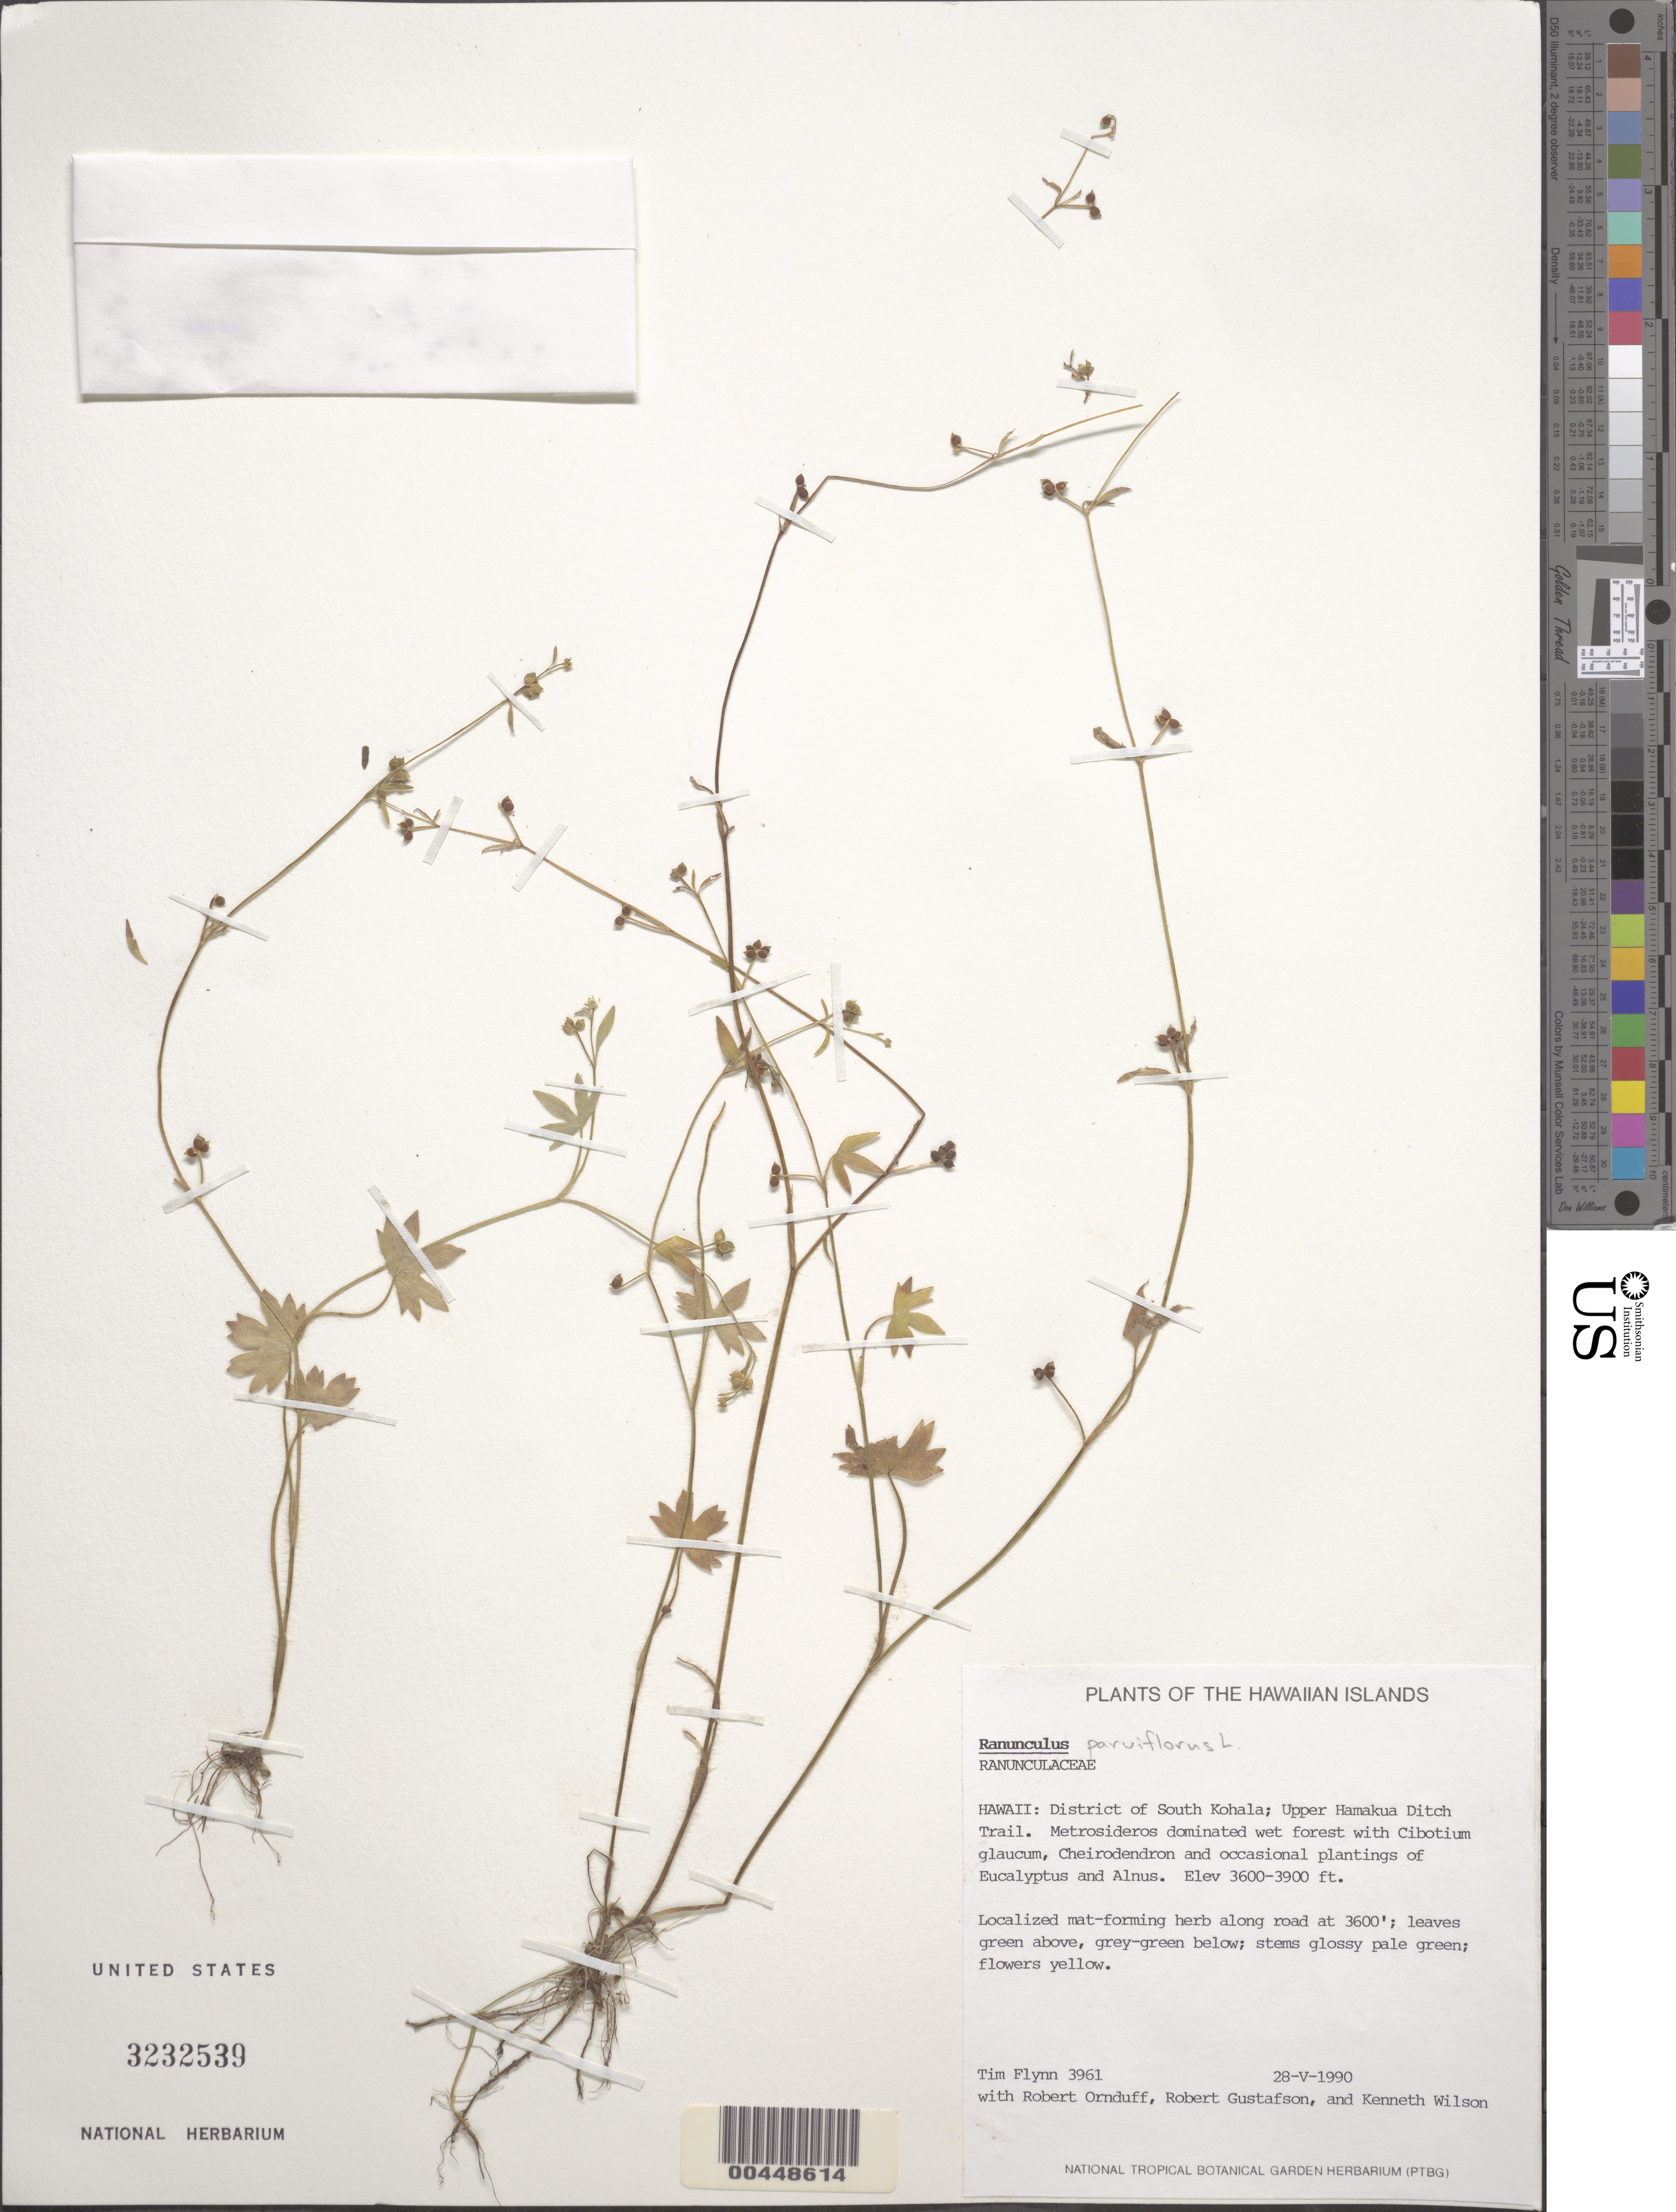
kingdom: Plantae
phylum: Tracheophyta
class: Magnoliopsida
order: Ranunculales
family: Ranunculaceae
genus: Ranunculus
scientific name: Ranunculus parviflorus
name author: L.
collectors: T. W. Flynn, R. Ornduff, R. Gustafson & K. Wilson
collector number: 3961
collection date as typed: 28 May 1990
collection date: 1990-05-28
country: United States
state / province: Hawaii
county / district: Hawaii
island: Hawaii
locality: S Kohala Dist., Upper Hamakua Ditch Trail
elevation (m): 1097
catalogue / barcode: US 3232539